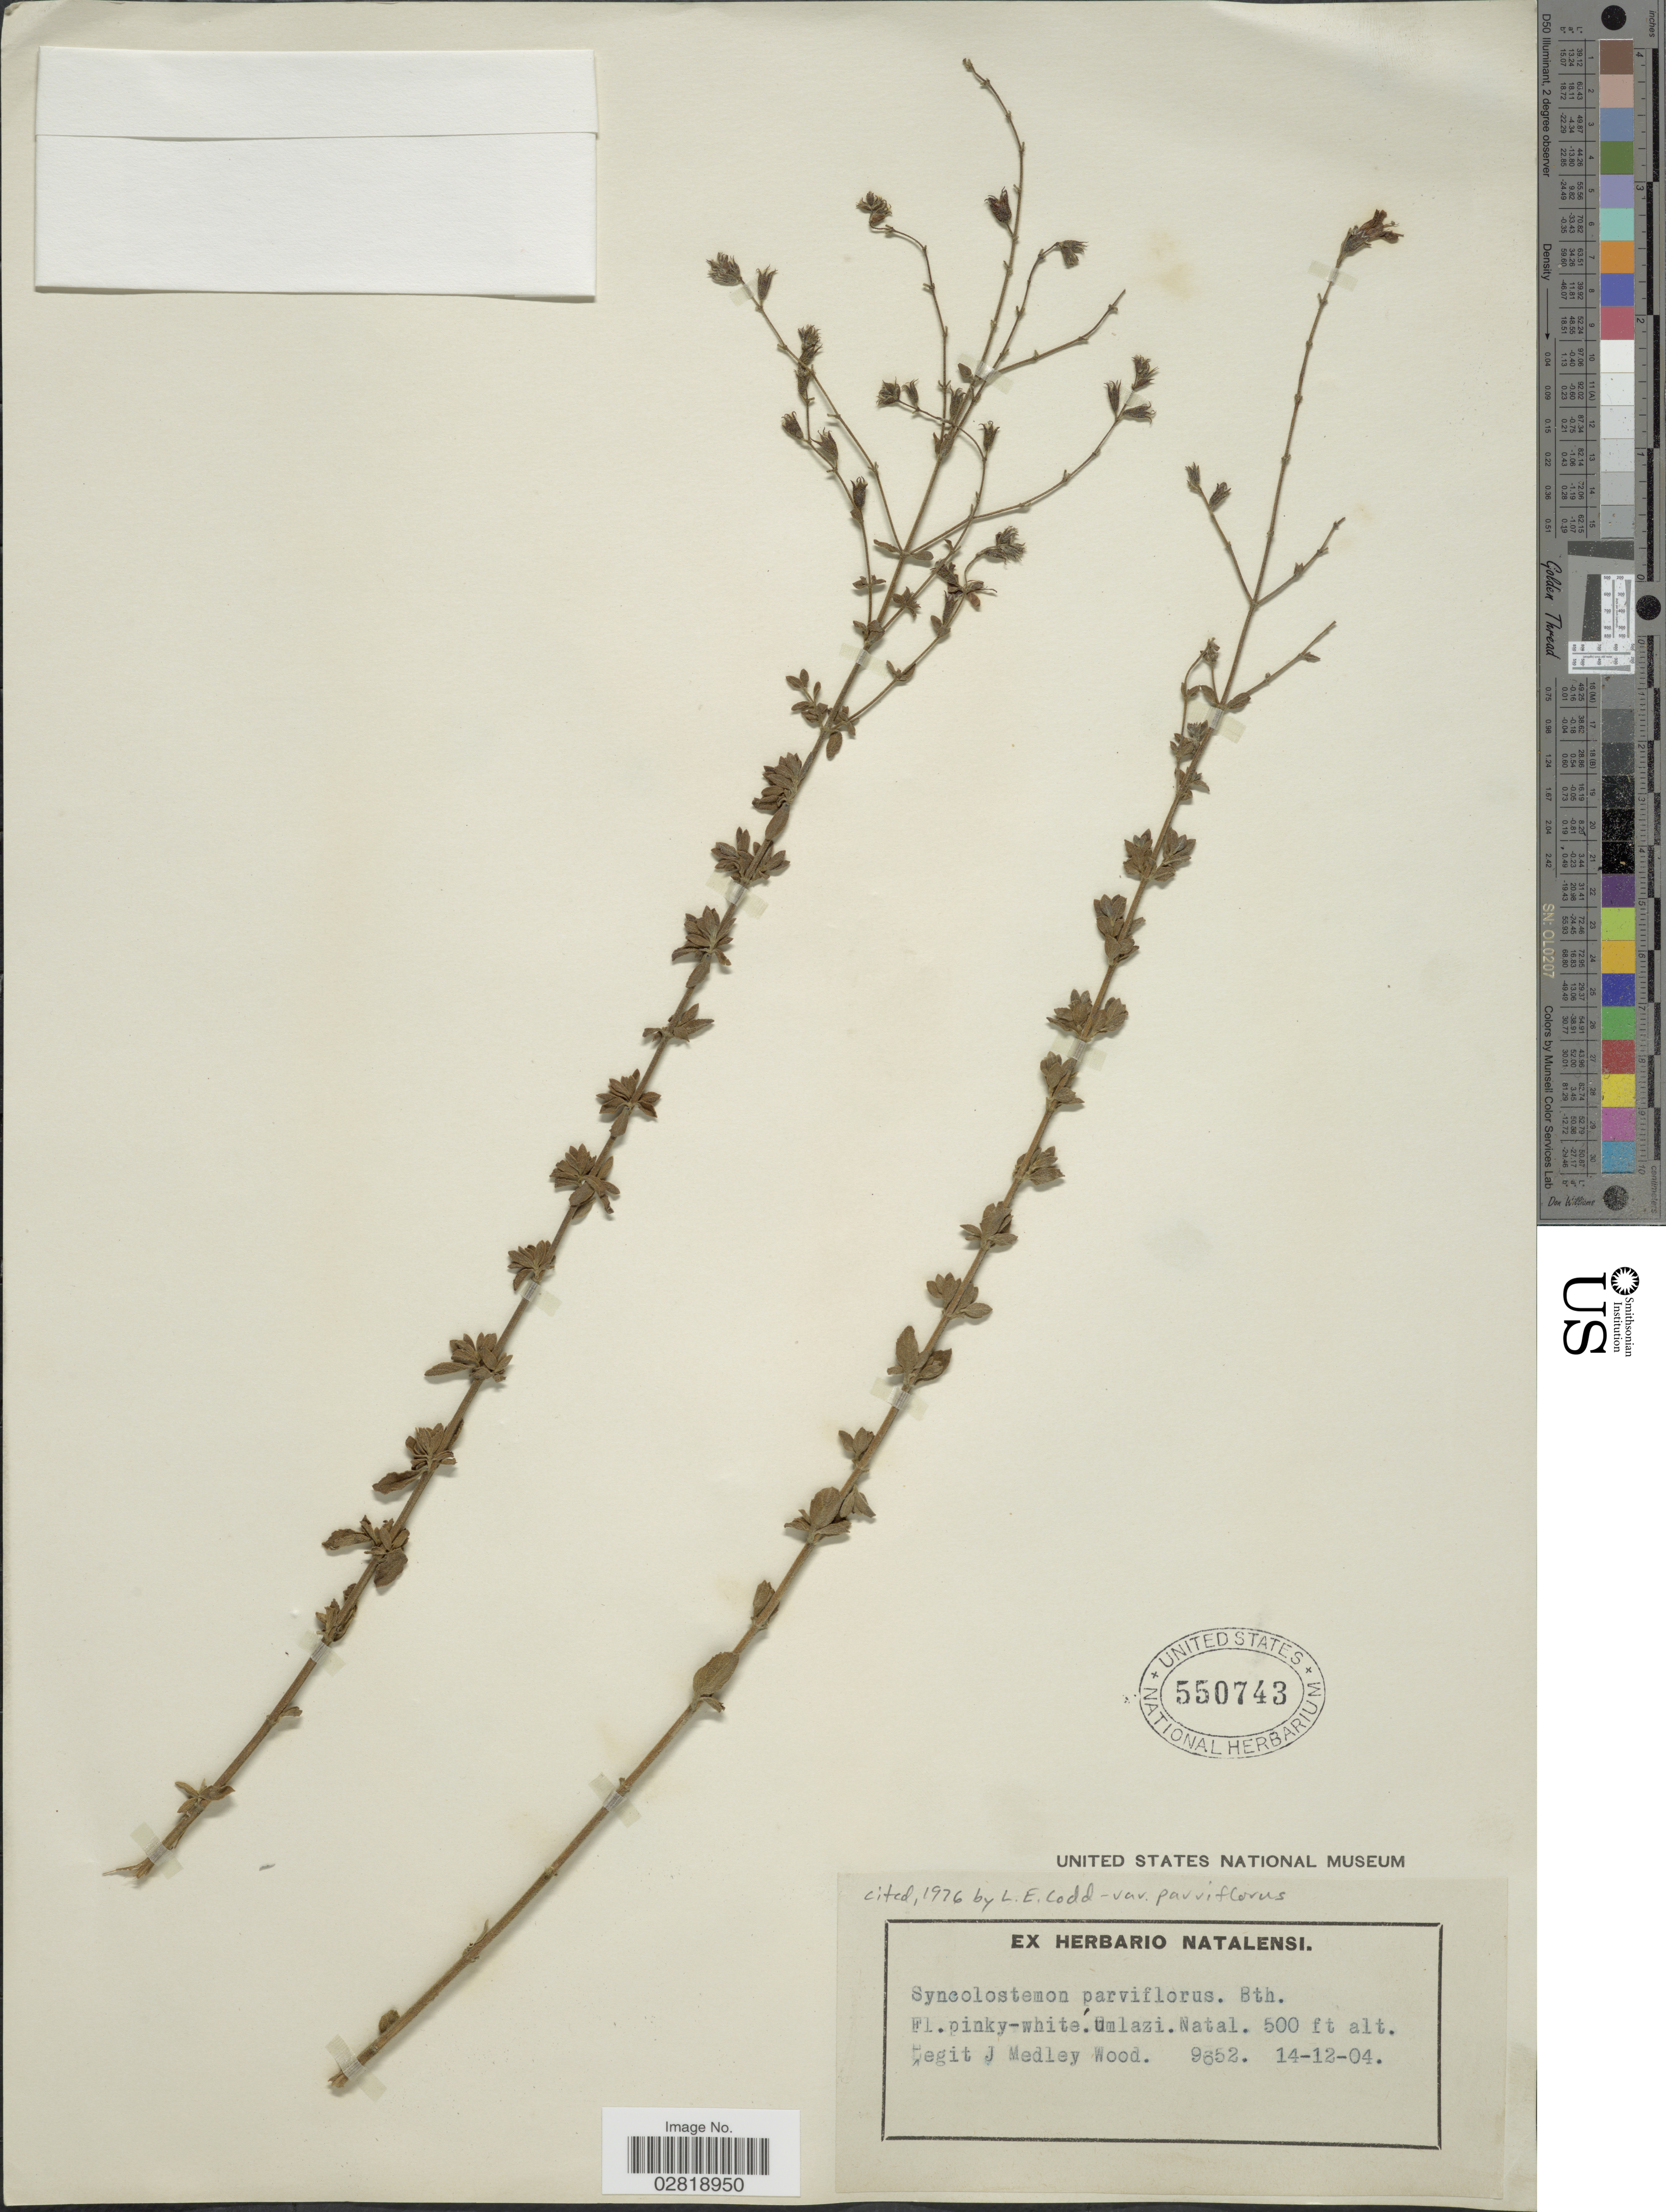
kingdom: Plantae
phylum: Tracheophyta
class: Magnoliopsida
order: Lamiales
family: Lamiaceae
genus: Syncolostemon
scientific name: Syncolostemon parviflorus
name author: E. Mey. ex Benth.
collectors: J. Medley Wood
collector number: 9652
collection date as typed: Transcribed d/m/y: 14/12/4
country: South Africa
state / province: KwaZulu-Natal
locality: Umlazi. Natal.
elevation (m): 152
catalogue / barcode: US 550743